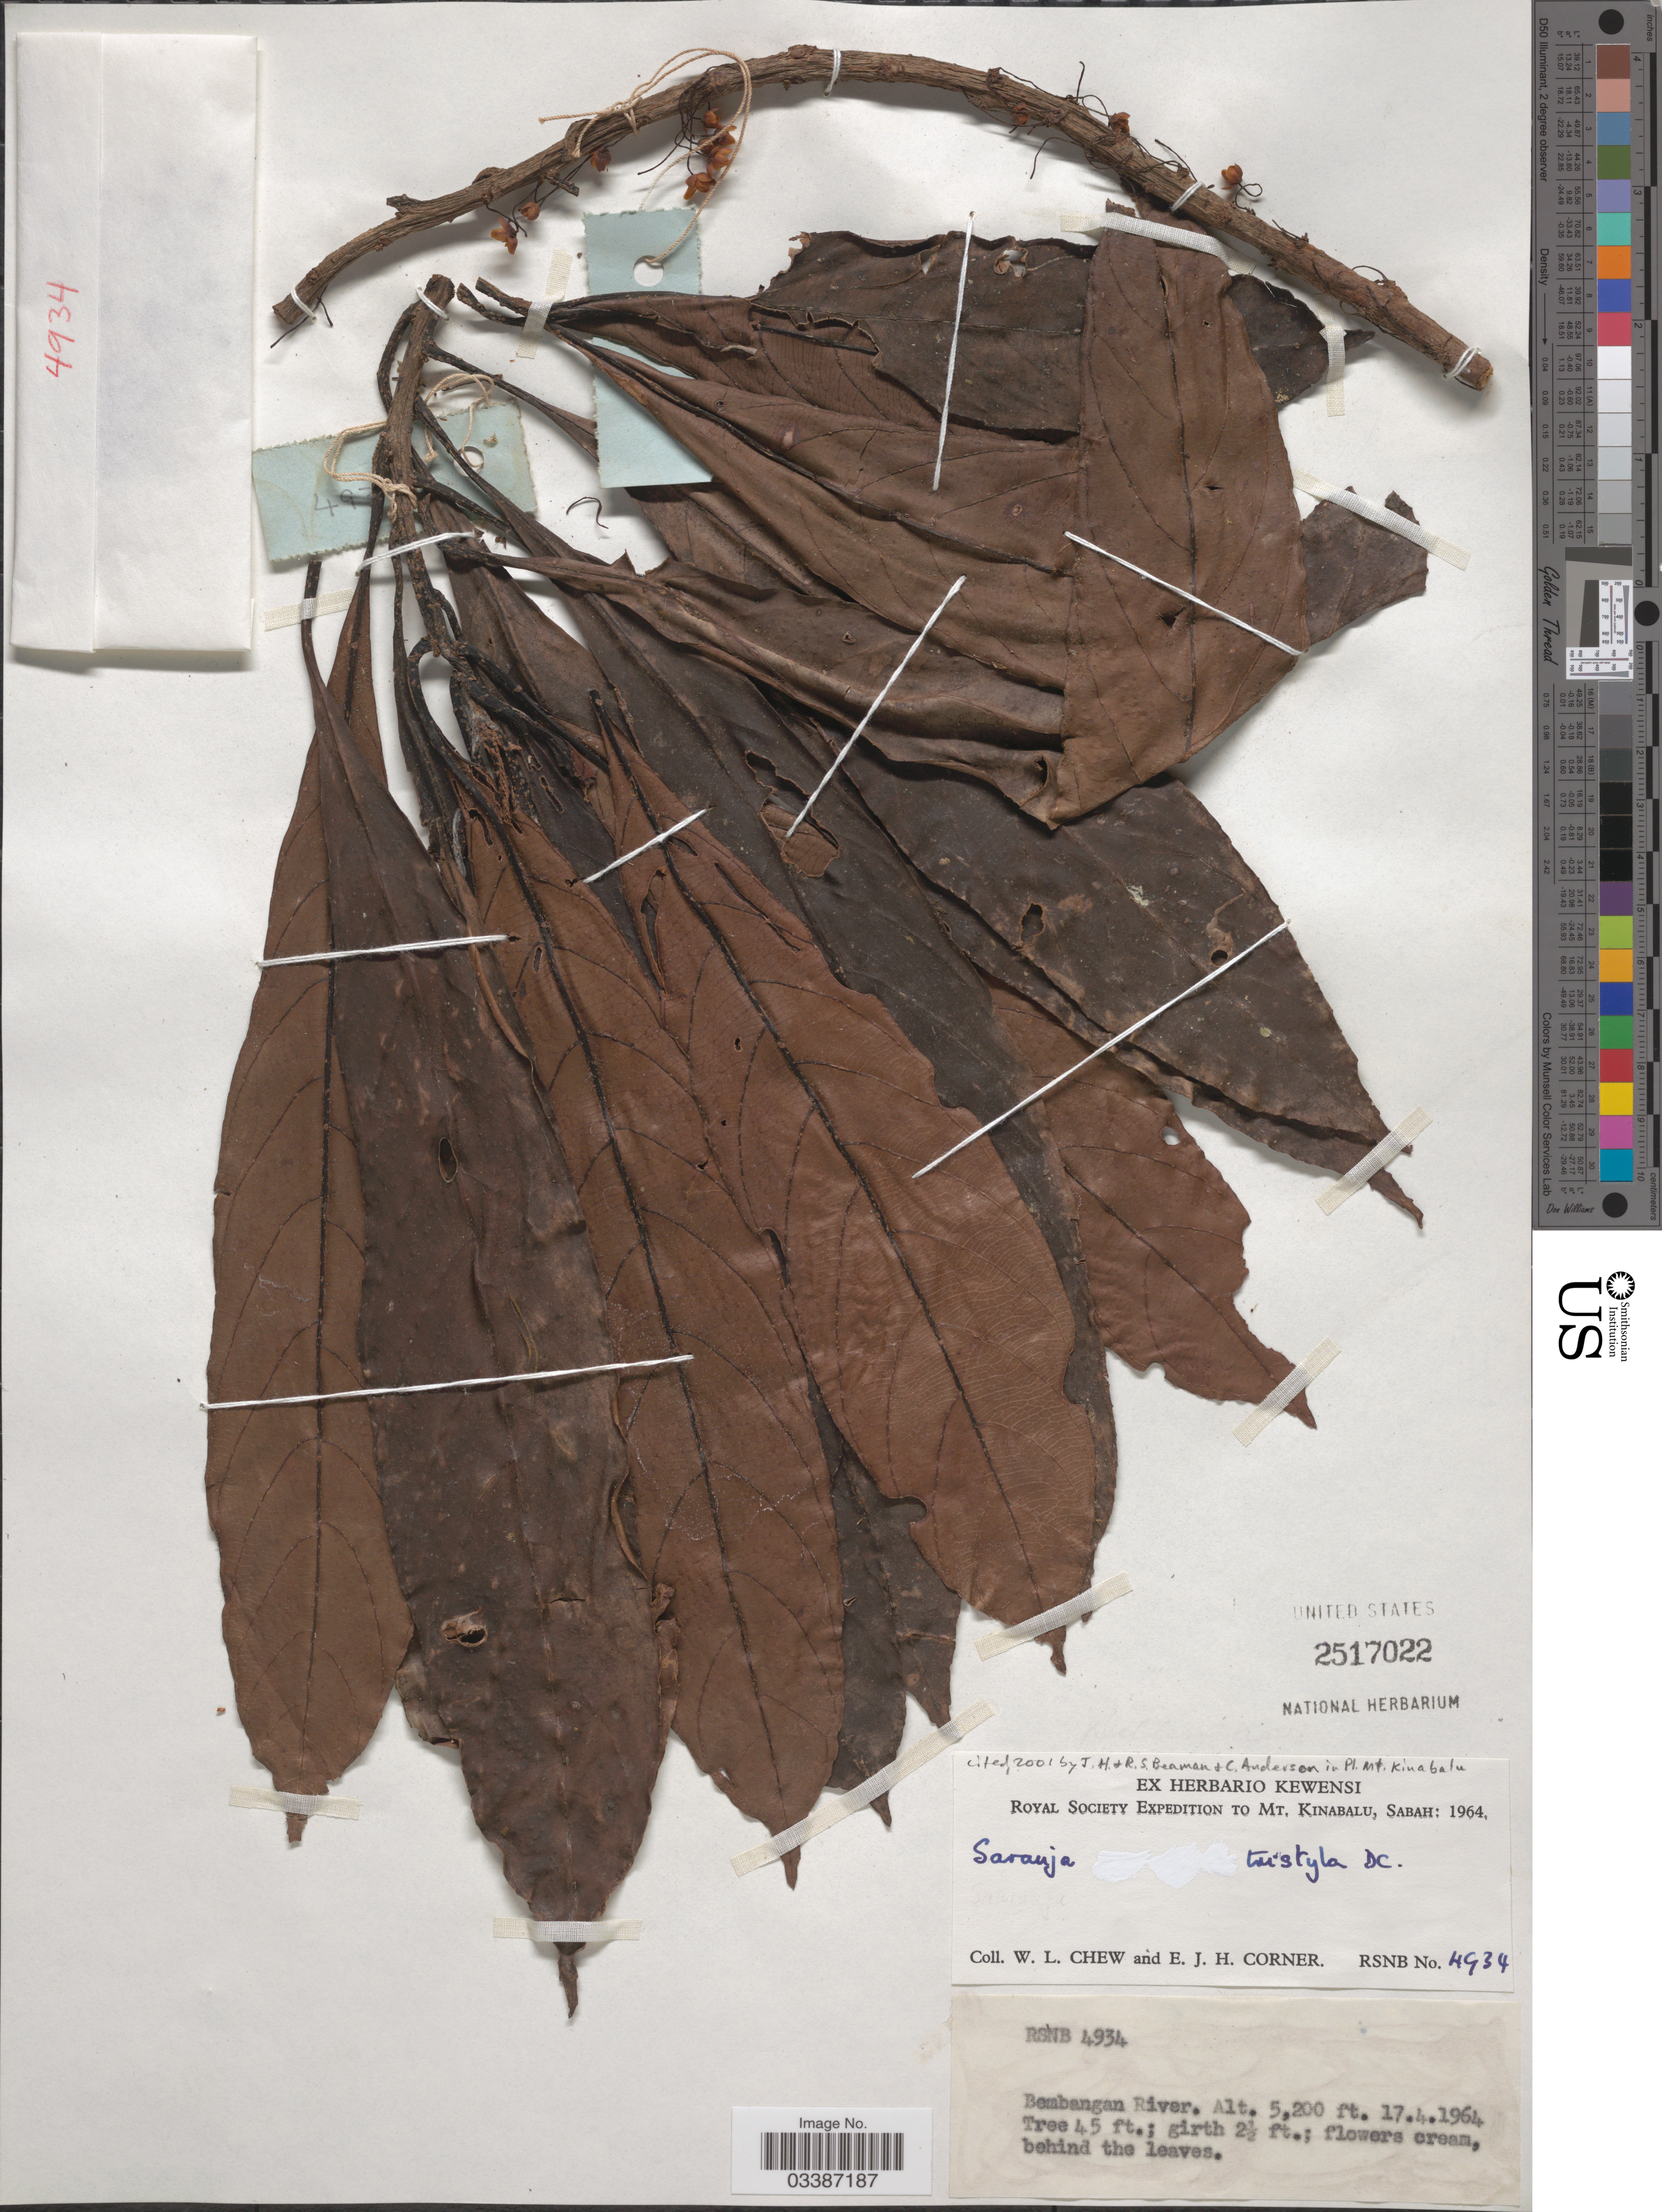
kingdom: Plantae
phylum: Tracheophyta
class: Magnoliopsida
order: Ericales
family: Actinidiaceae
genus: Saurauia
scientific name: Saurauia tristyla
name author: DC.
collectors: W. Chew & E. Corner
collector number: RSNB 4934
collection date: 1964-04-17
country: Malaysia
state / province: Sabah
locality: Mt. Kinabalu. Bembangan River.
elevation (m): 1585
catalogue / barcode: US 2517022